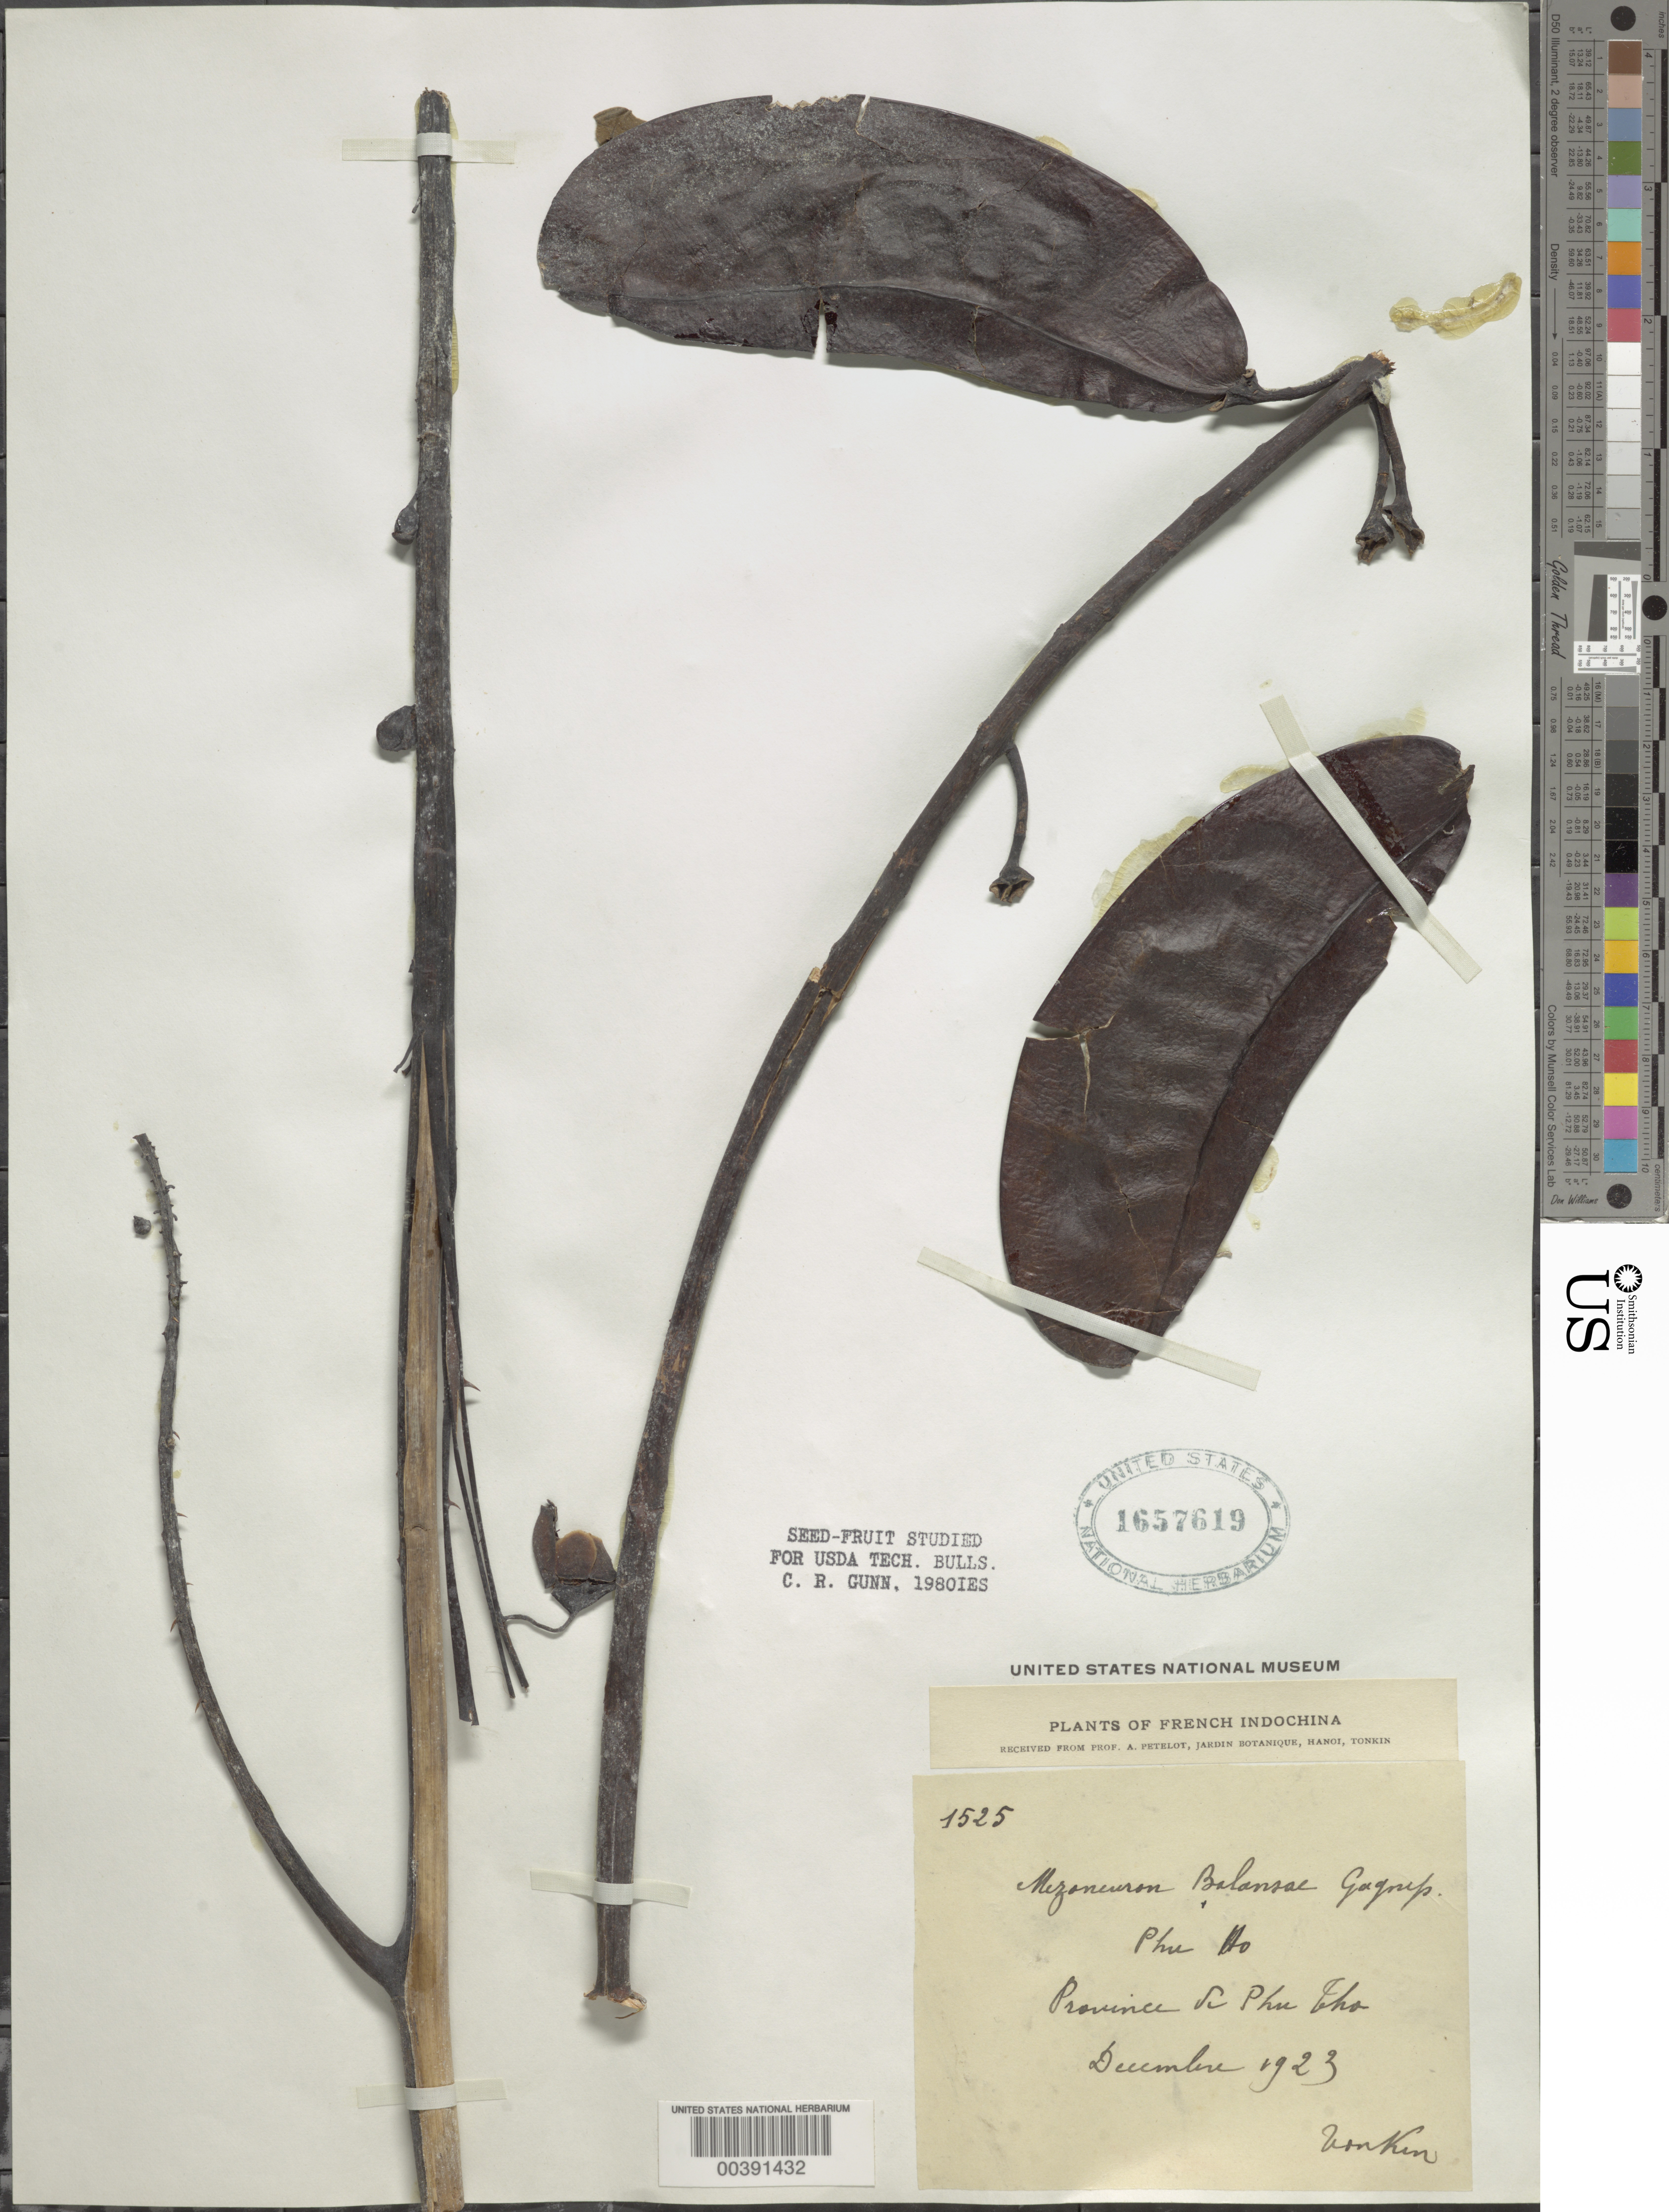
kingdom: Plantae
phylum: Tracheophyta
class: Magnoliopsida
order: Fabales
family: Fabaceae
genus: Mezoneuron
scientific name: Mezoneuron balansae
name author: Gagnep.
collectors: P. A. Pételot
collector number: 1525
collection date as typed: Dec 1923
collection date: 1923-12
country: Vietnam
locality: Tonkin, si phu tho prov., phu ho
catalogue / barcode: US 1657619